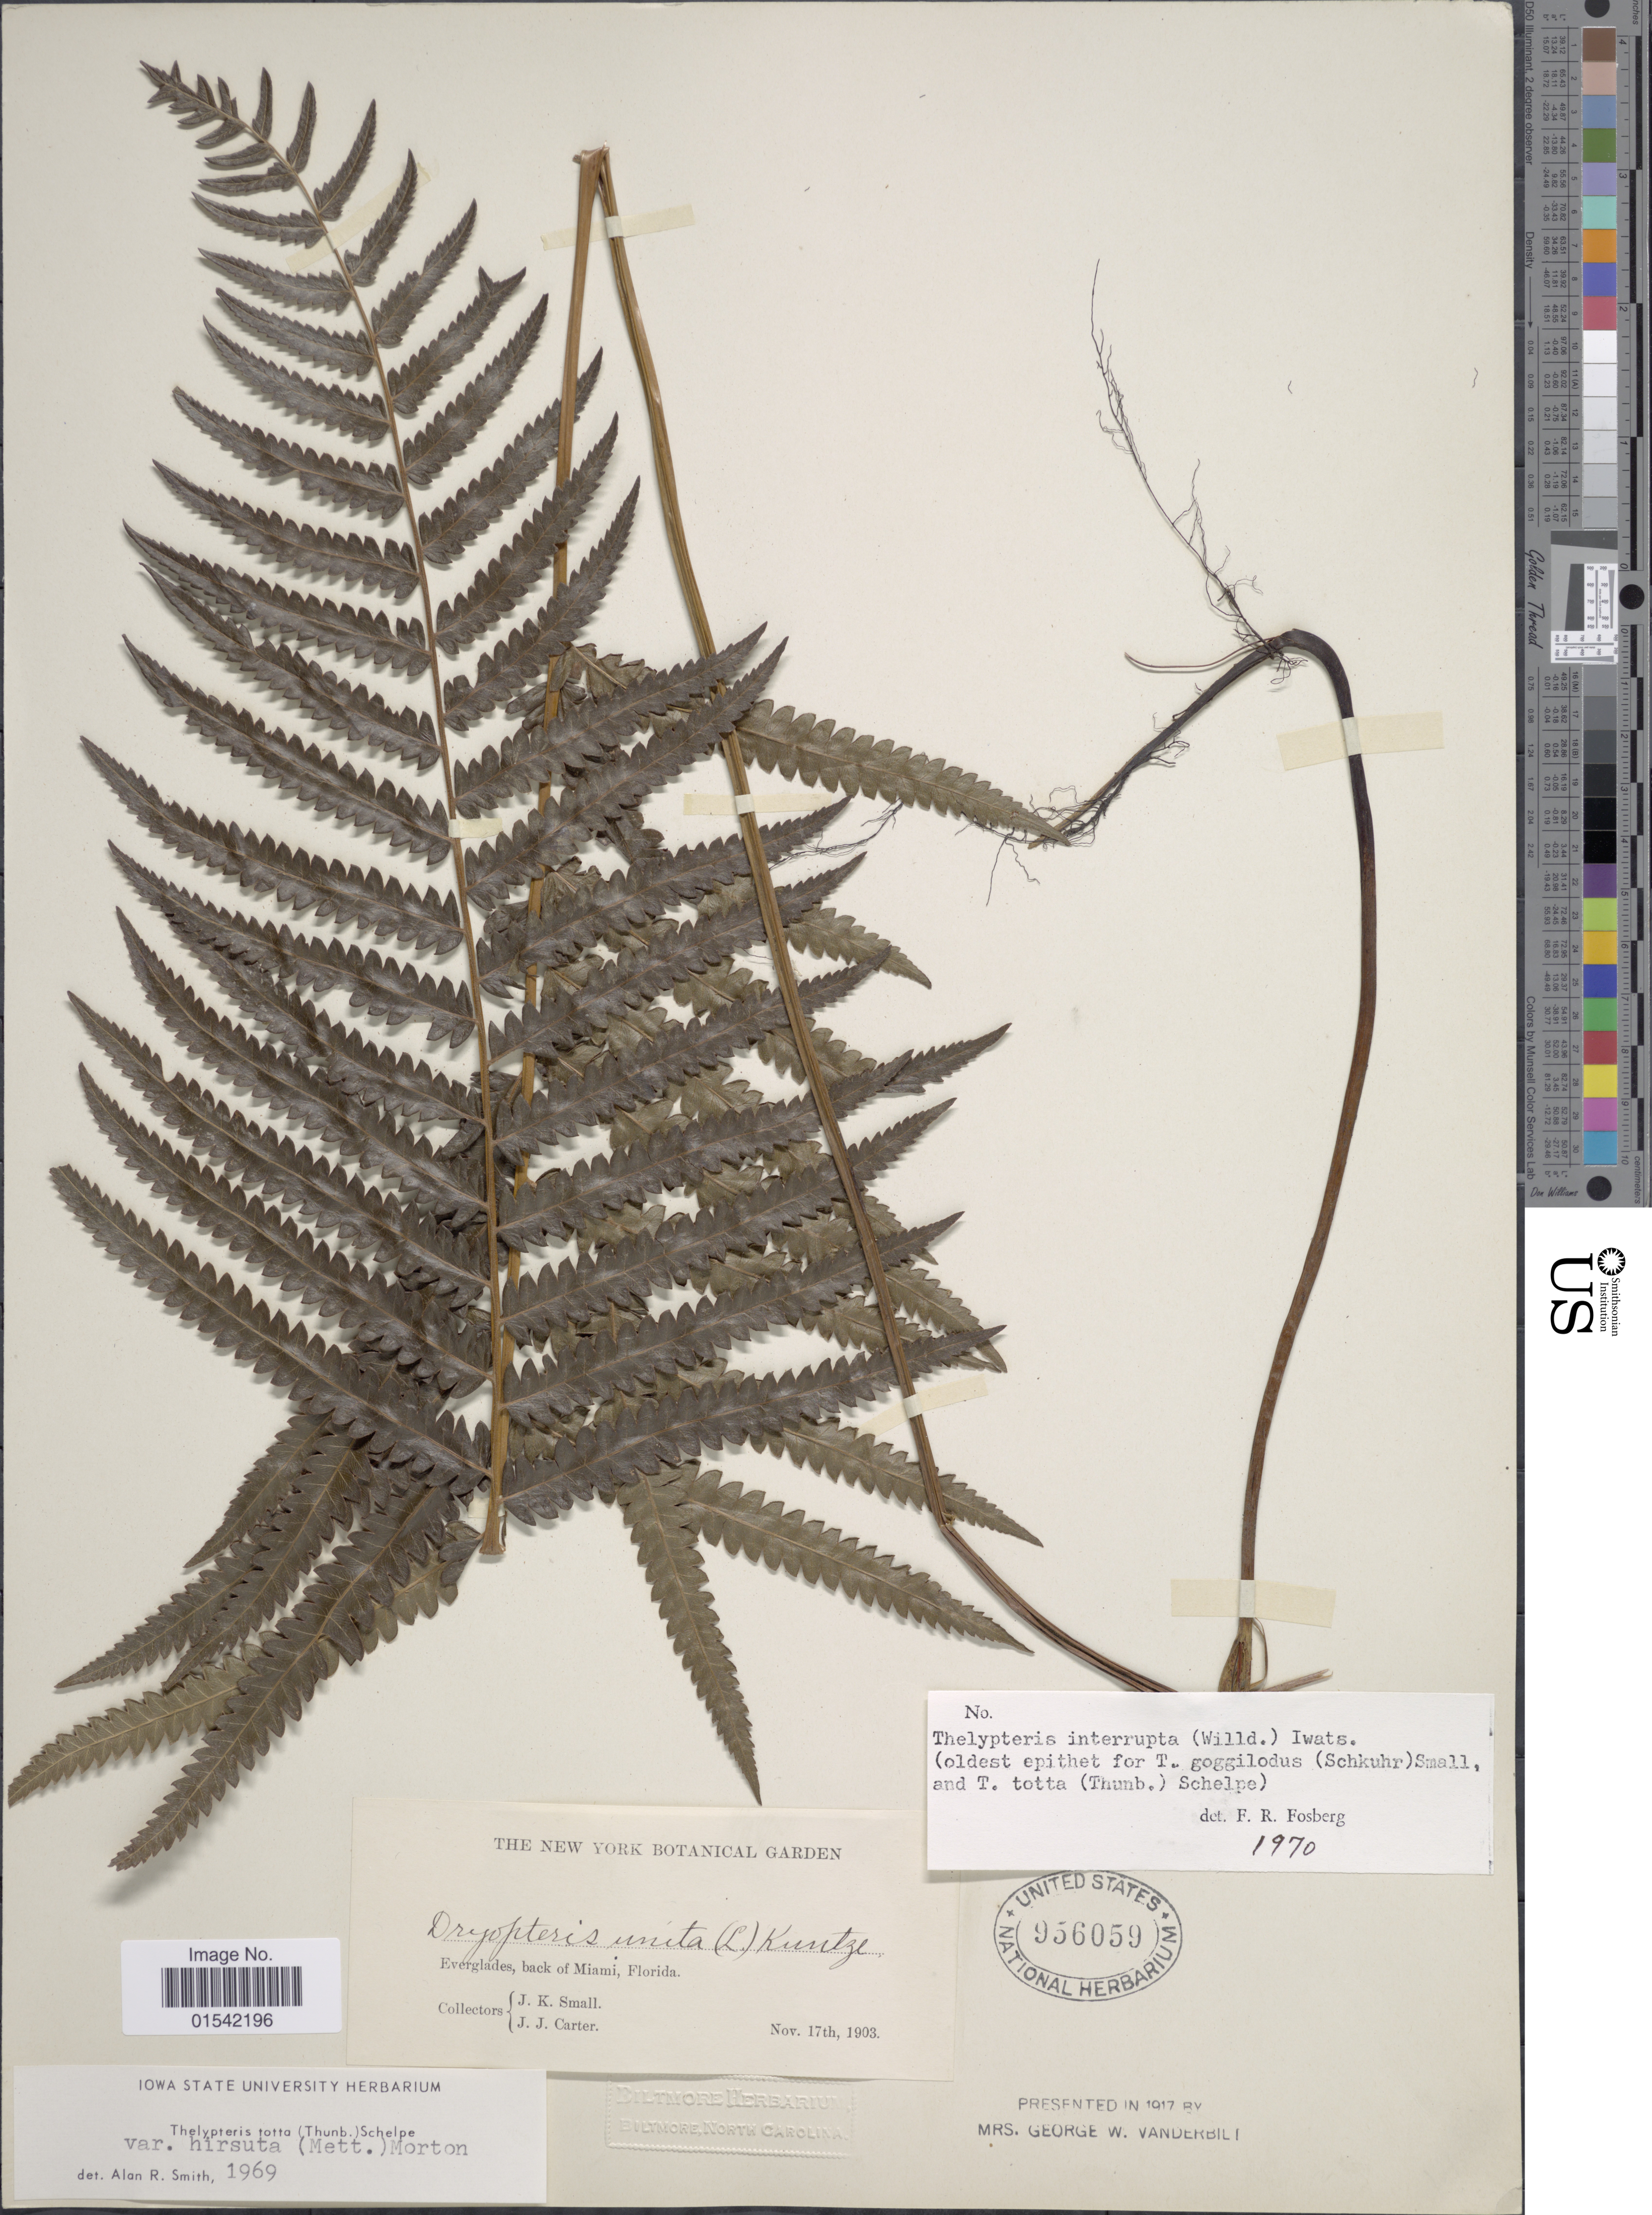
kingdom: Plantae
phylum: Tracheophyta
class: Polypodiopsida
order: Polypodiales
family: Thelypteridaceae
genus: Cyclosorus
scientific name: Cyclosorus interruptus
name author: (Willd.) H. Itô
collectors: J. K. Small & J. Carter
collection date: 1903-11-17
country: United States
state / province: Florida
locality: Everglades, back of Miami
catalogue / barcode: US 956059